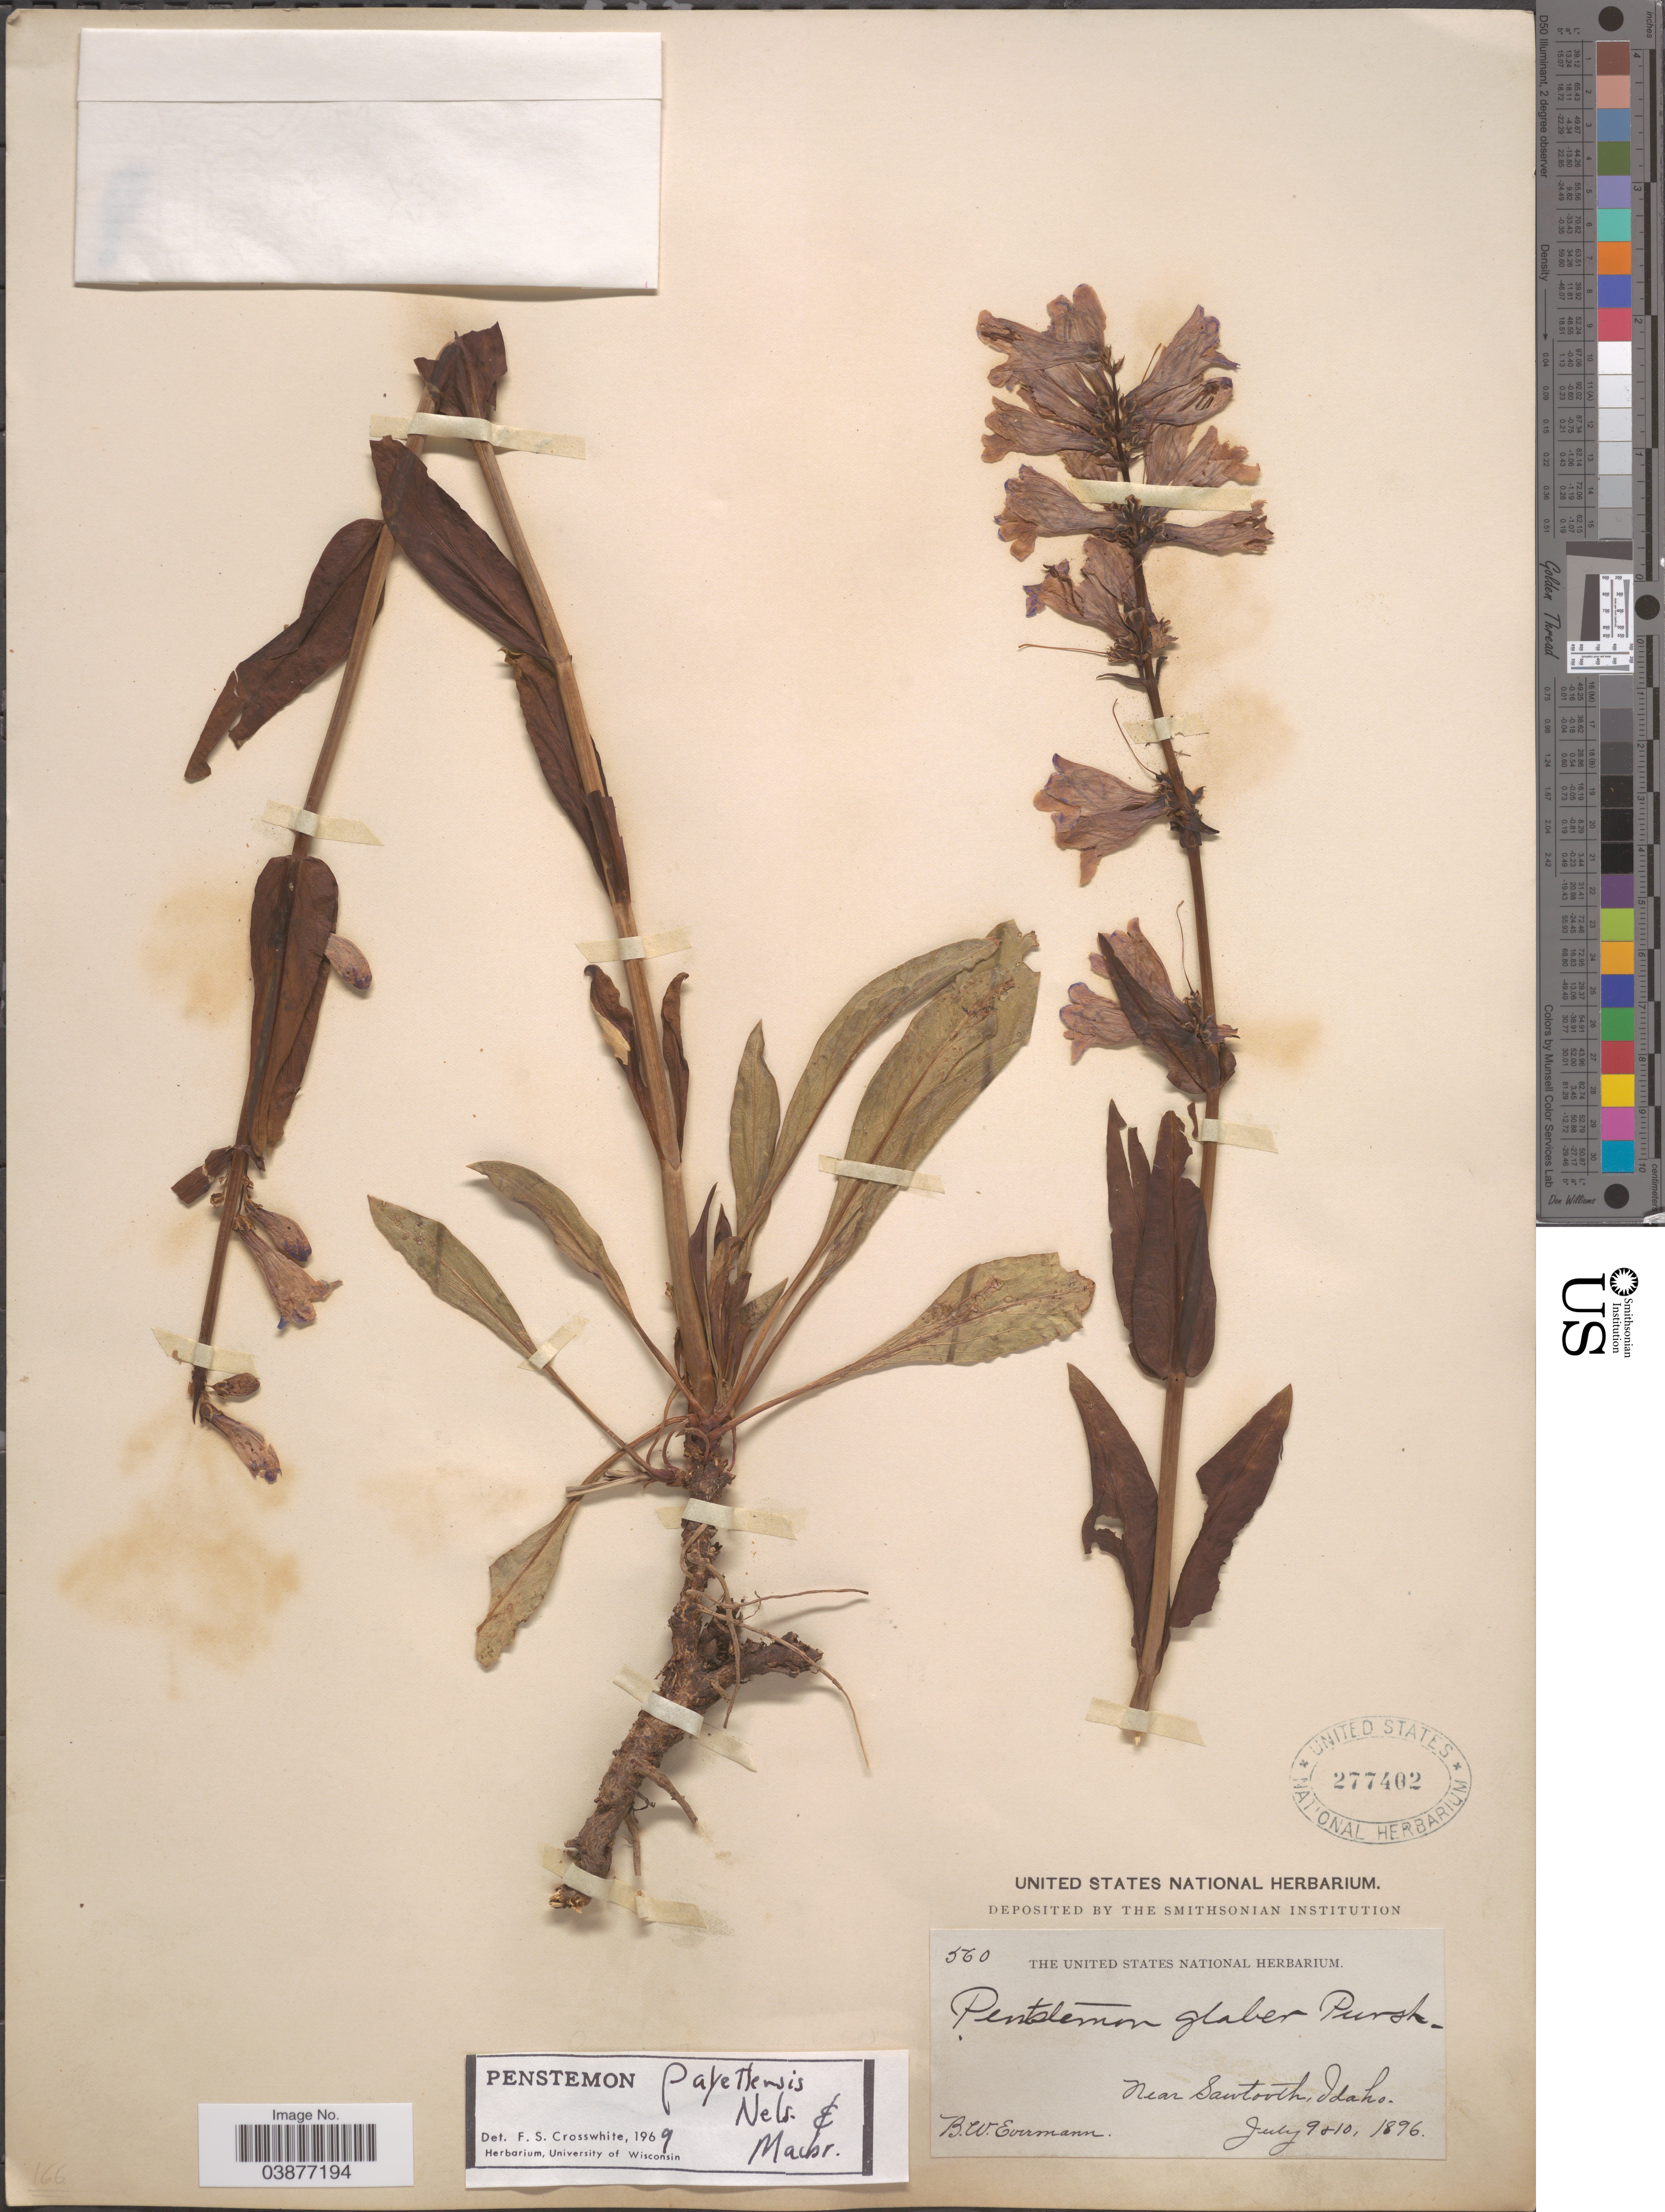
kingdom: Plantae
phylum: Tracheophyta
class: Magnoliopsida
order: Lamiales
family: Plantaginaceae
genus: Penstemon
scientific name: Penstemon payettensis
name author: J.F. Macbr. & A. Nelson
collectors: B. W. Evermann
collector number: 560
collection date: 1896-07-09/1896-07-10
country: United States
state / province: Idaho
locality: Near Sawtooth.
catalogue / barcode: US 277402